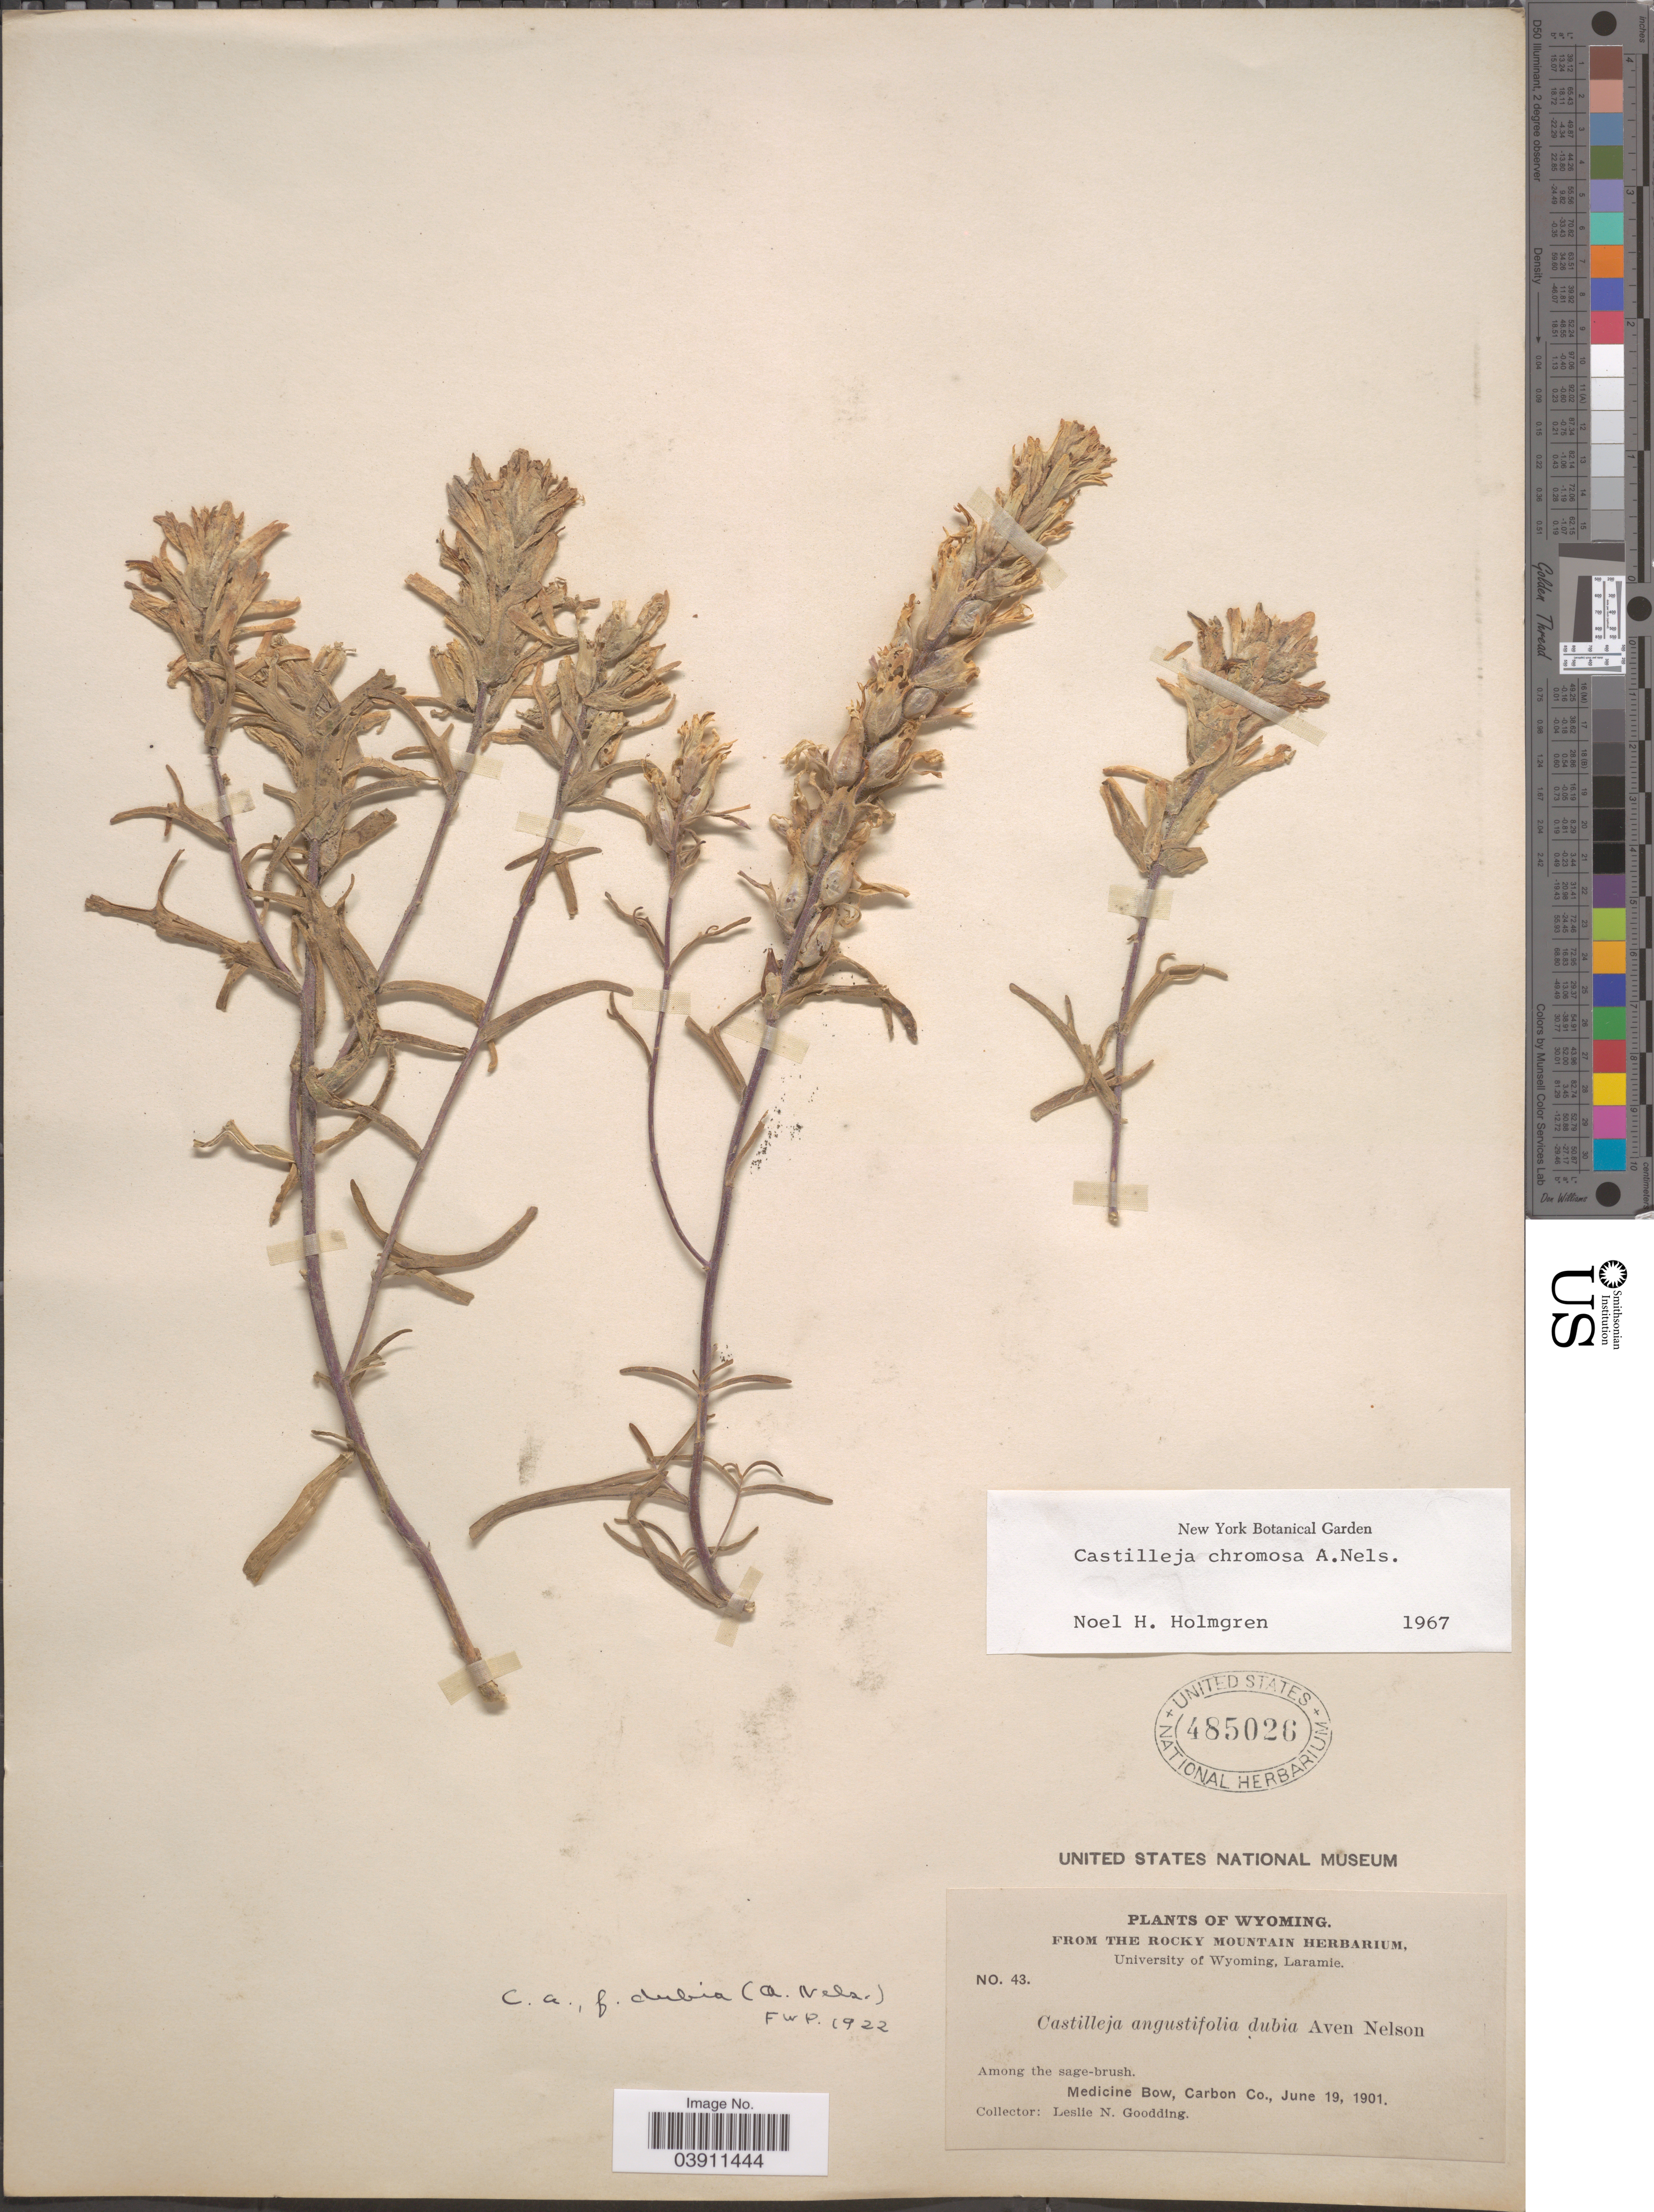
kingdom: Plantae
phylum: Tracheophyta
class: Magnoliopsida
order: Lamiales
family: Orobanchaceae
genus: Castilleja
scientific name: Castilleja chromosa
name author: A. Nelson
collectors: L. N. Goodding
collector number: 43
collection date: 1901-06-19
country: United States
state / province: Wyoming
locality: Among the sage-brush. Medicine Bow, Carbon Co.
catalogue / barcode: US 485026